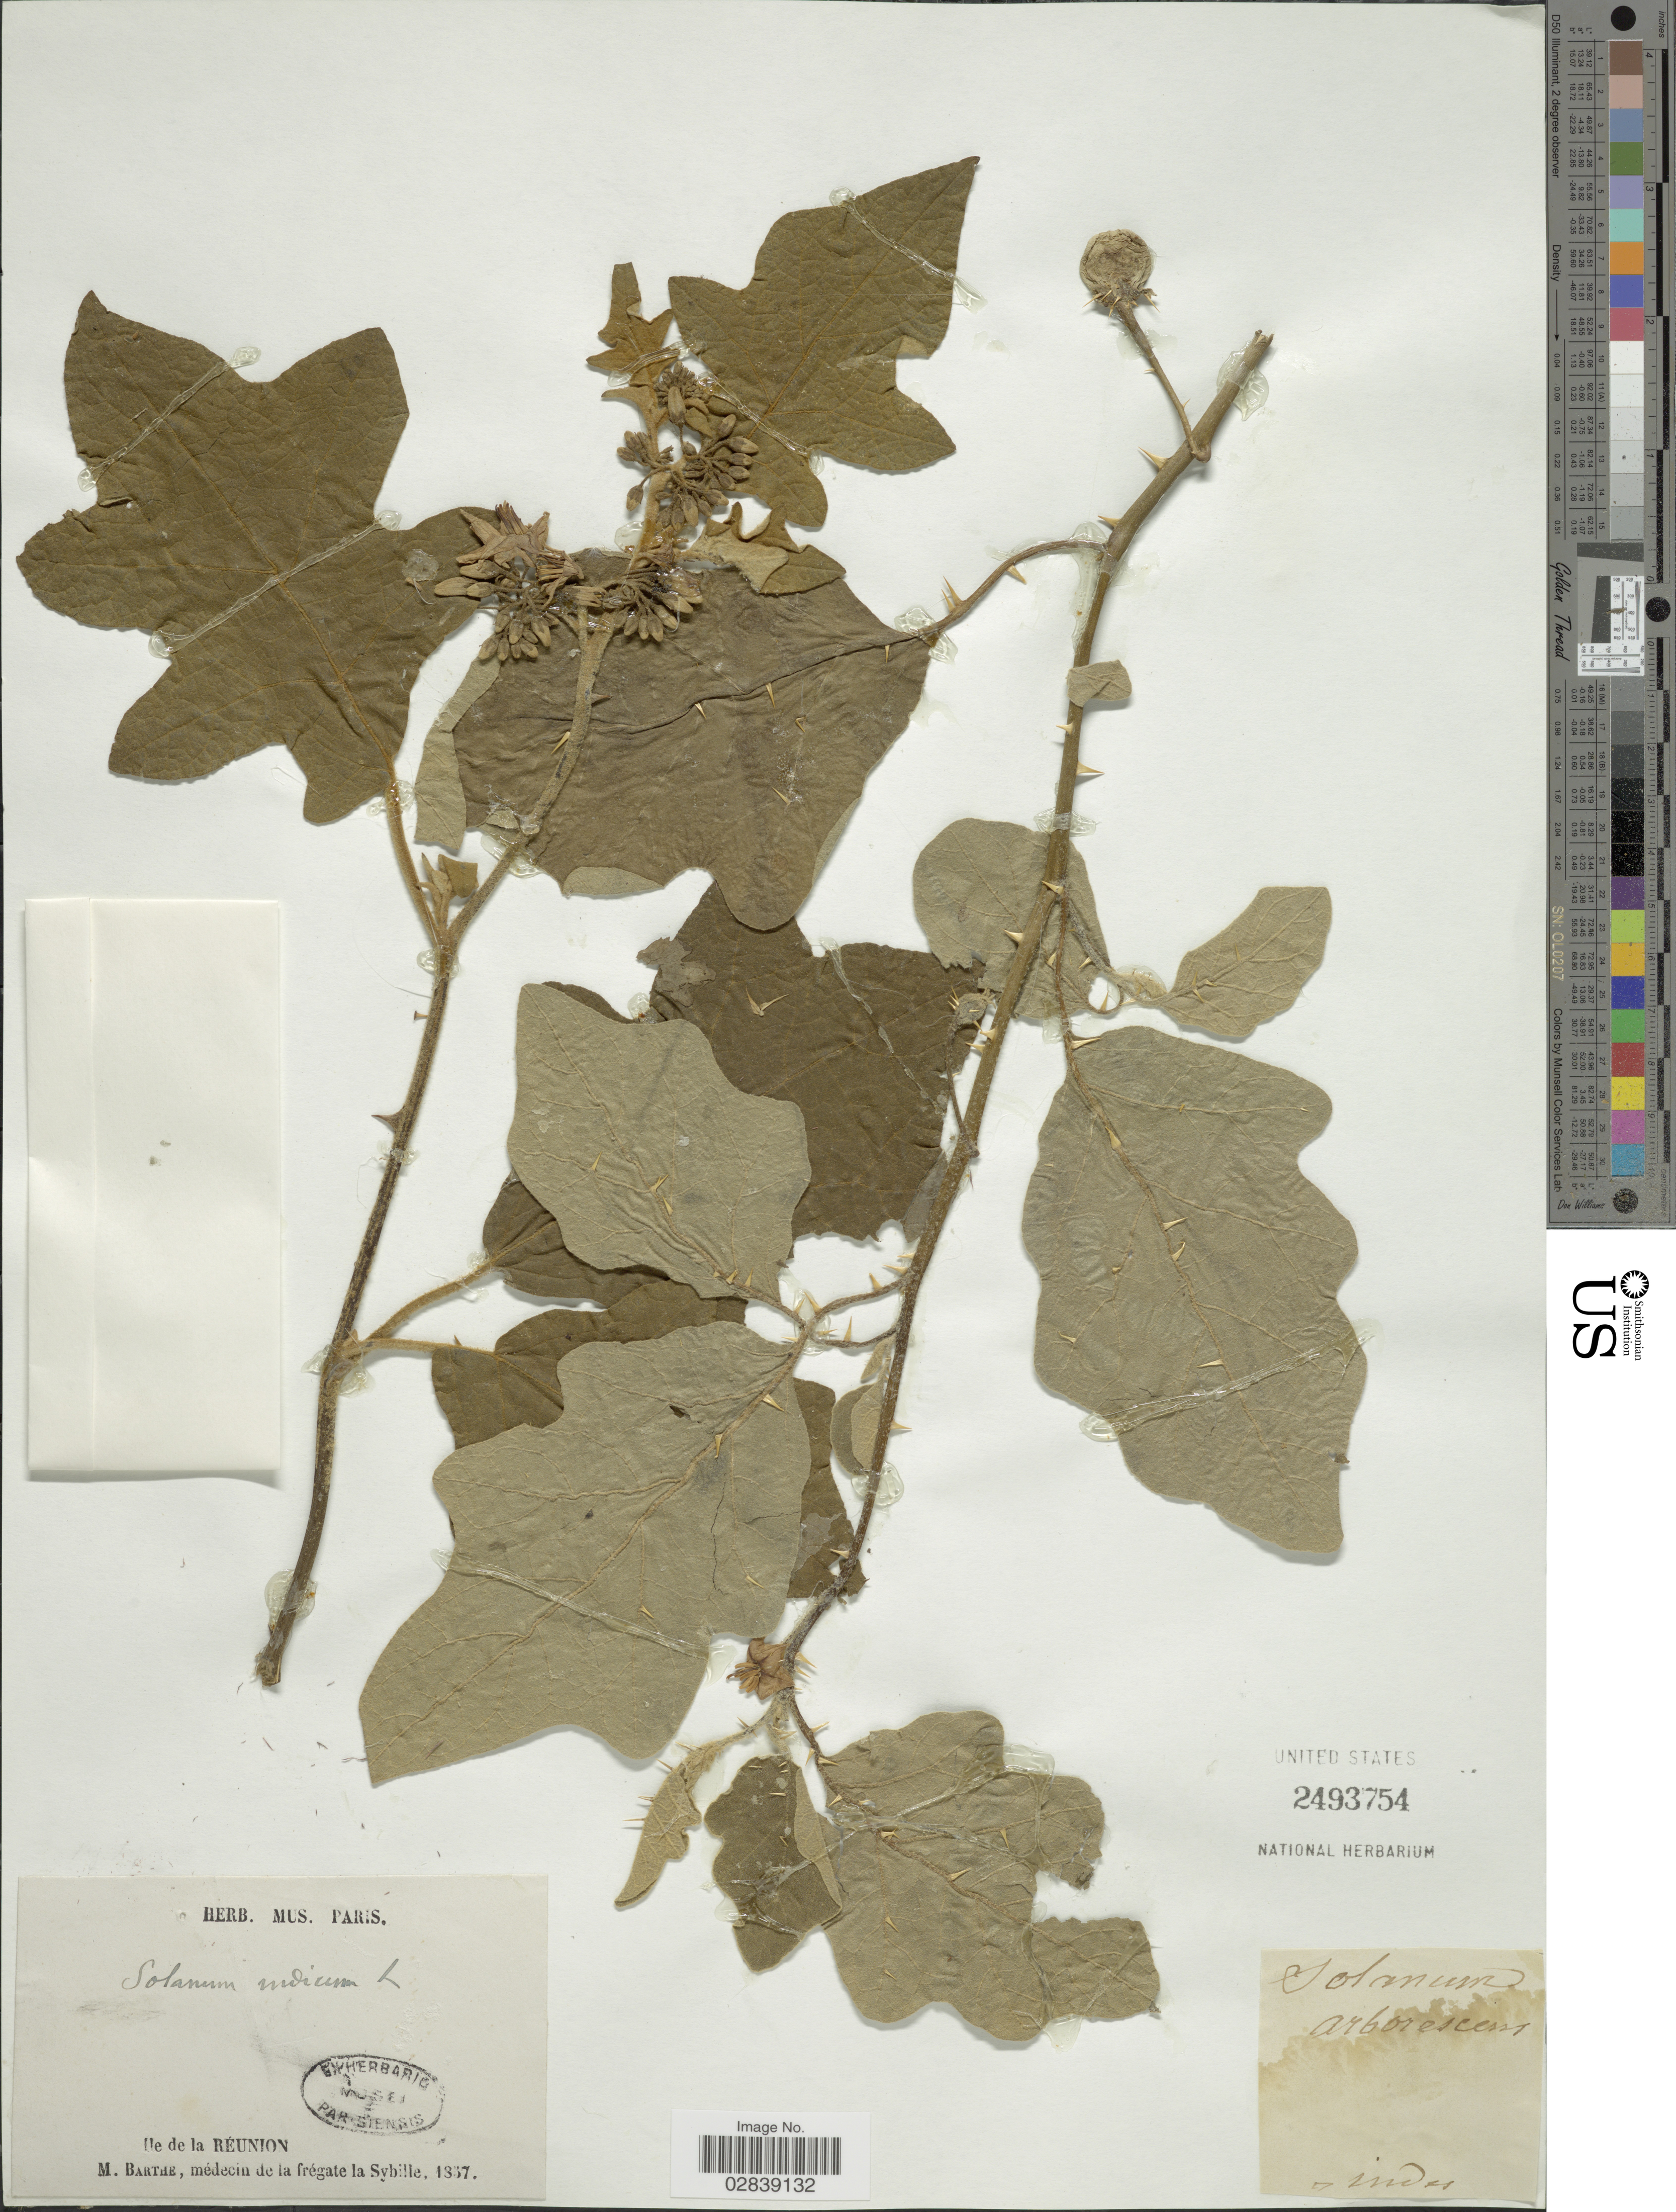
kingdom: Plantae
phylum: Tracheophyta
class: Magnoliopsida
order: Solanales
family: Solanaceae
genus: Solanum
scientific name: Solanum indicum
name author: L.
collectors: M. Barthe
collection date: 1857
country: Reunion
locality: Ile de la Réunion.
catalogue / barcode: US 2493754